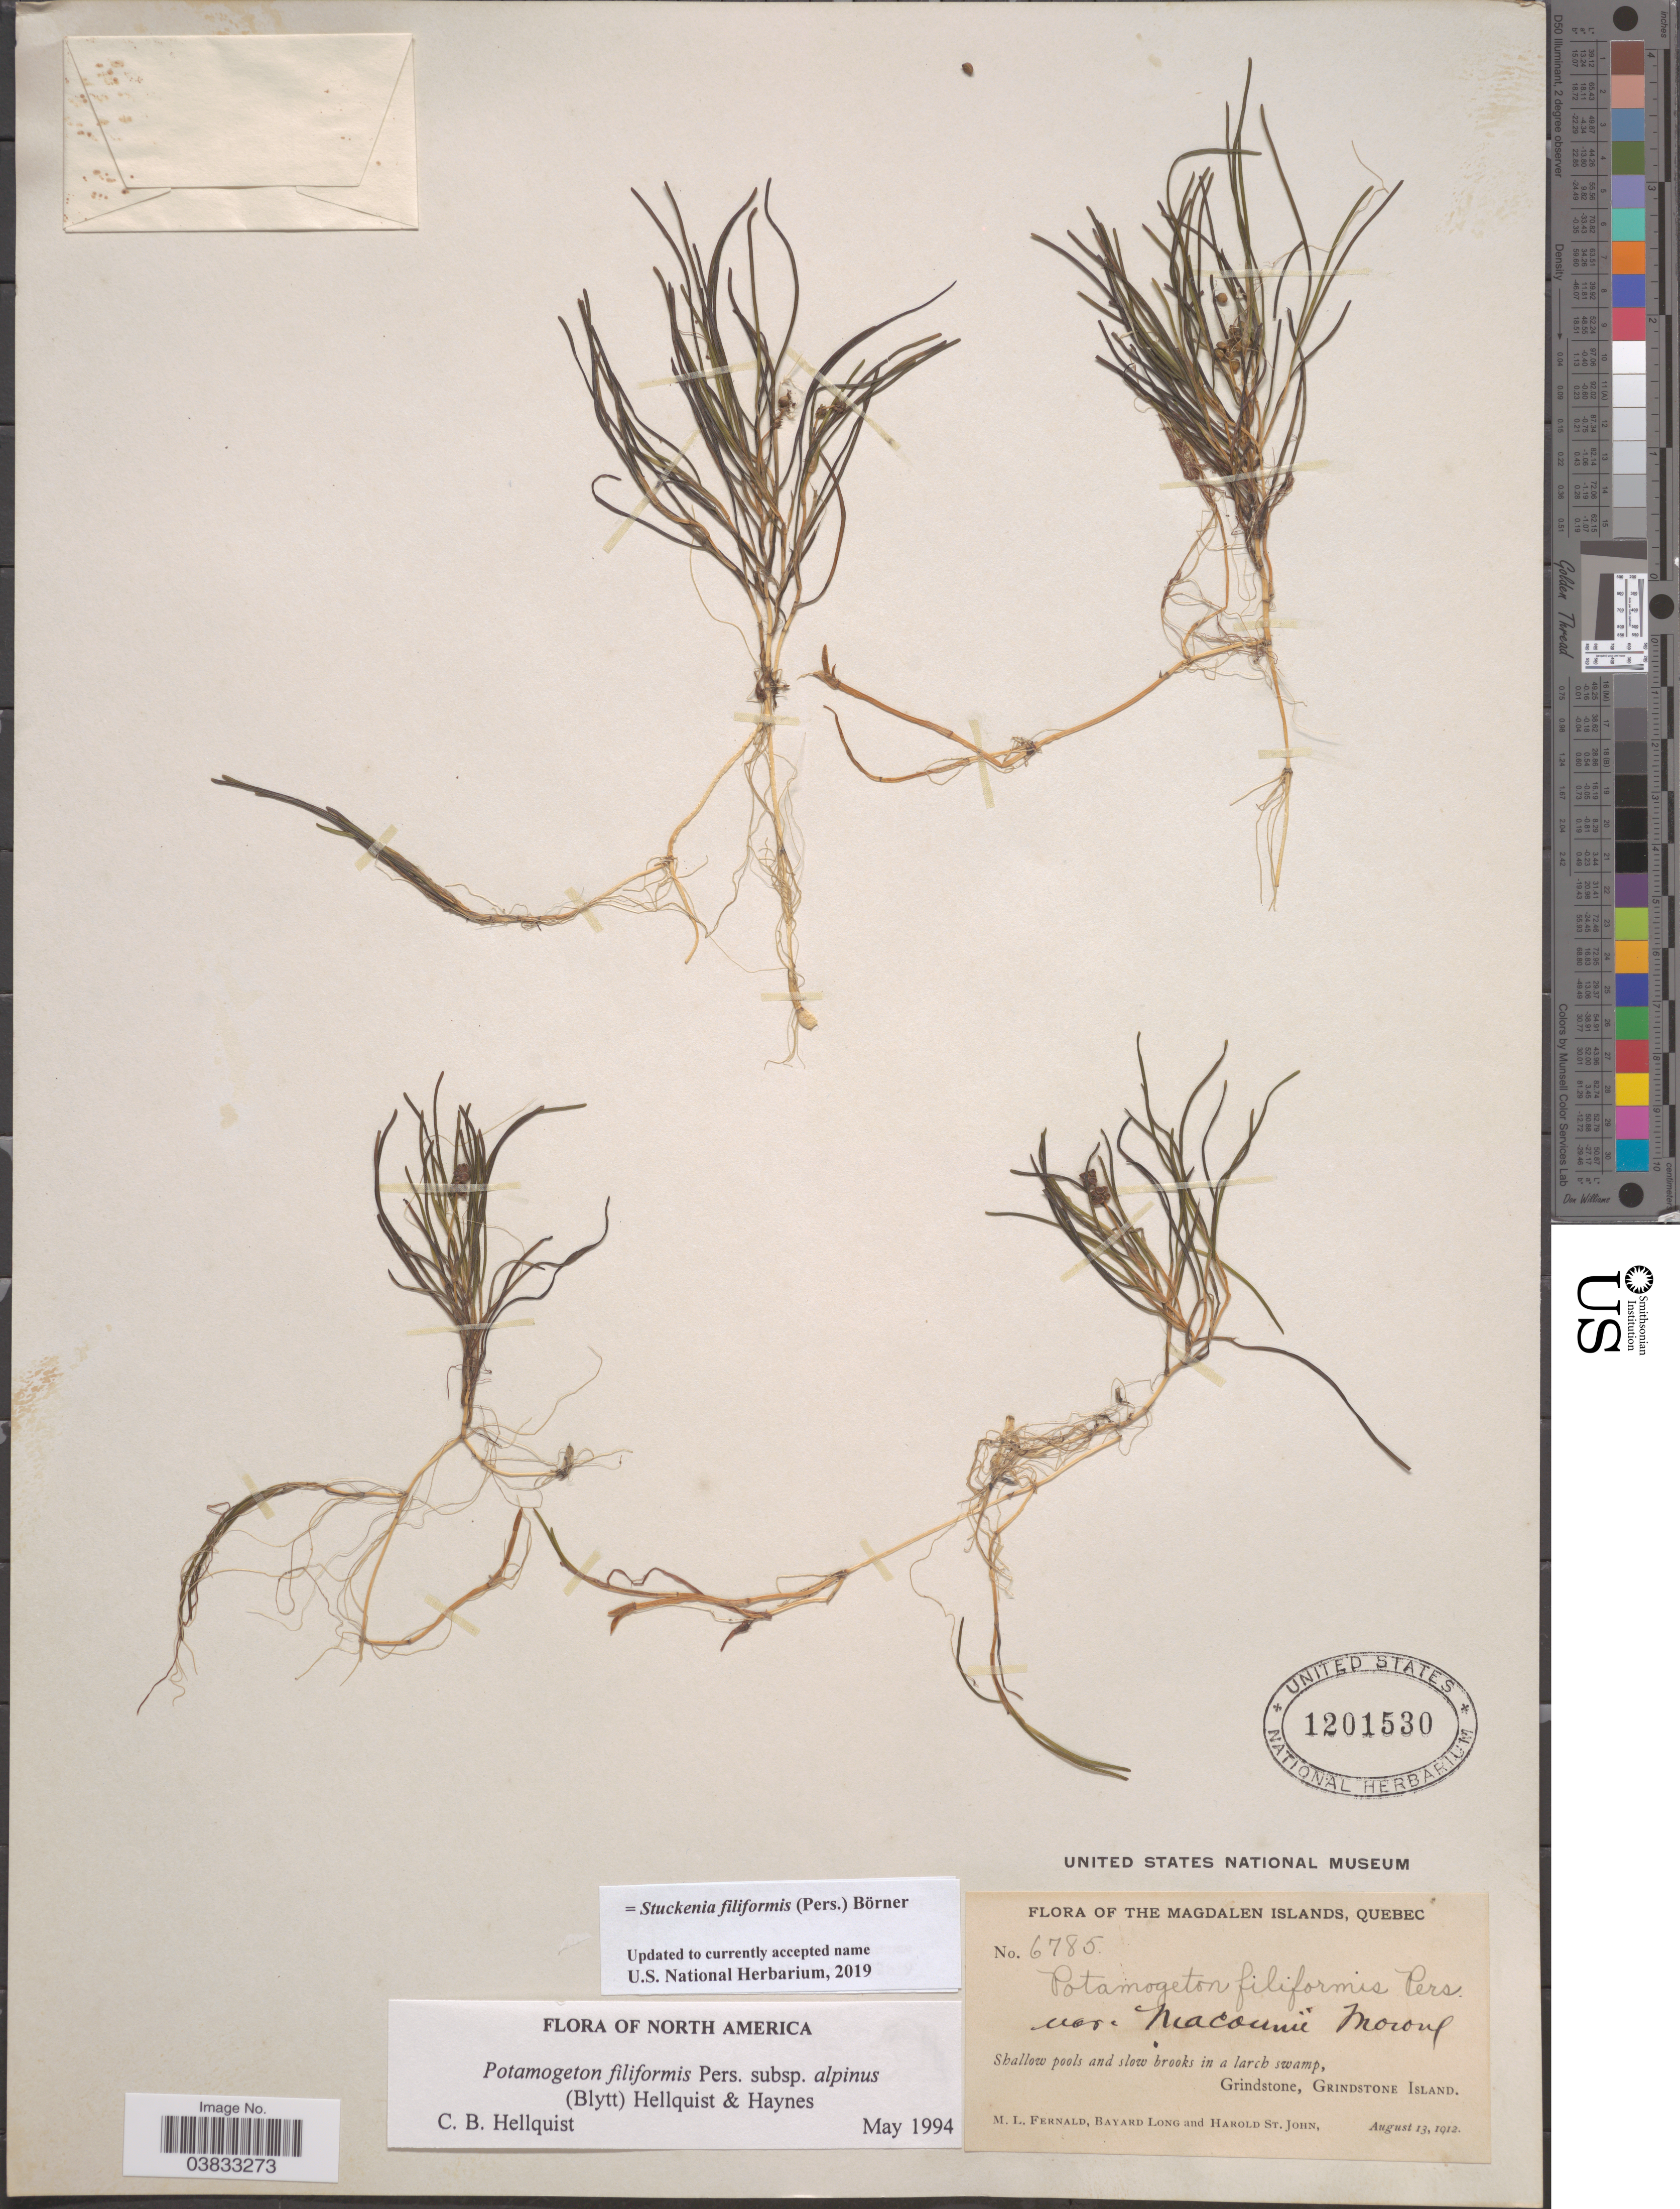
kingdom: Plantae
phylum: Tracheophyta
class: Liliopsida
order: Alismatales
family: Potamogetonaceae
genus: Stuckenia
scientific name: Stuckenia filiformis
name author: (Pers.) Börner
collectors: M. L. Fernald, B. Long & H. St. John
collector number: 6785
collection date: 1912-08-13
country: Canada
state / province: Quebec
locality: The Magdalen Islands. Shallow pools and slow brooks in a larch swamp, Grindstone, Grindstone Island.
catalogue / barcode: US 1201530